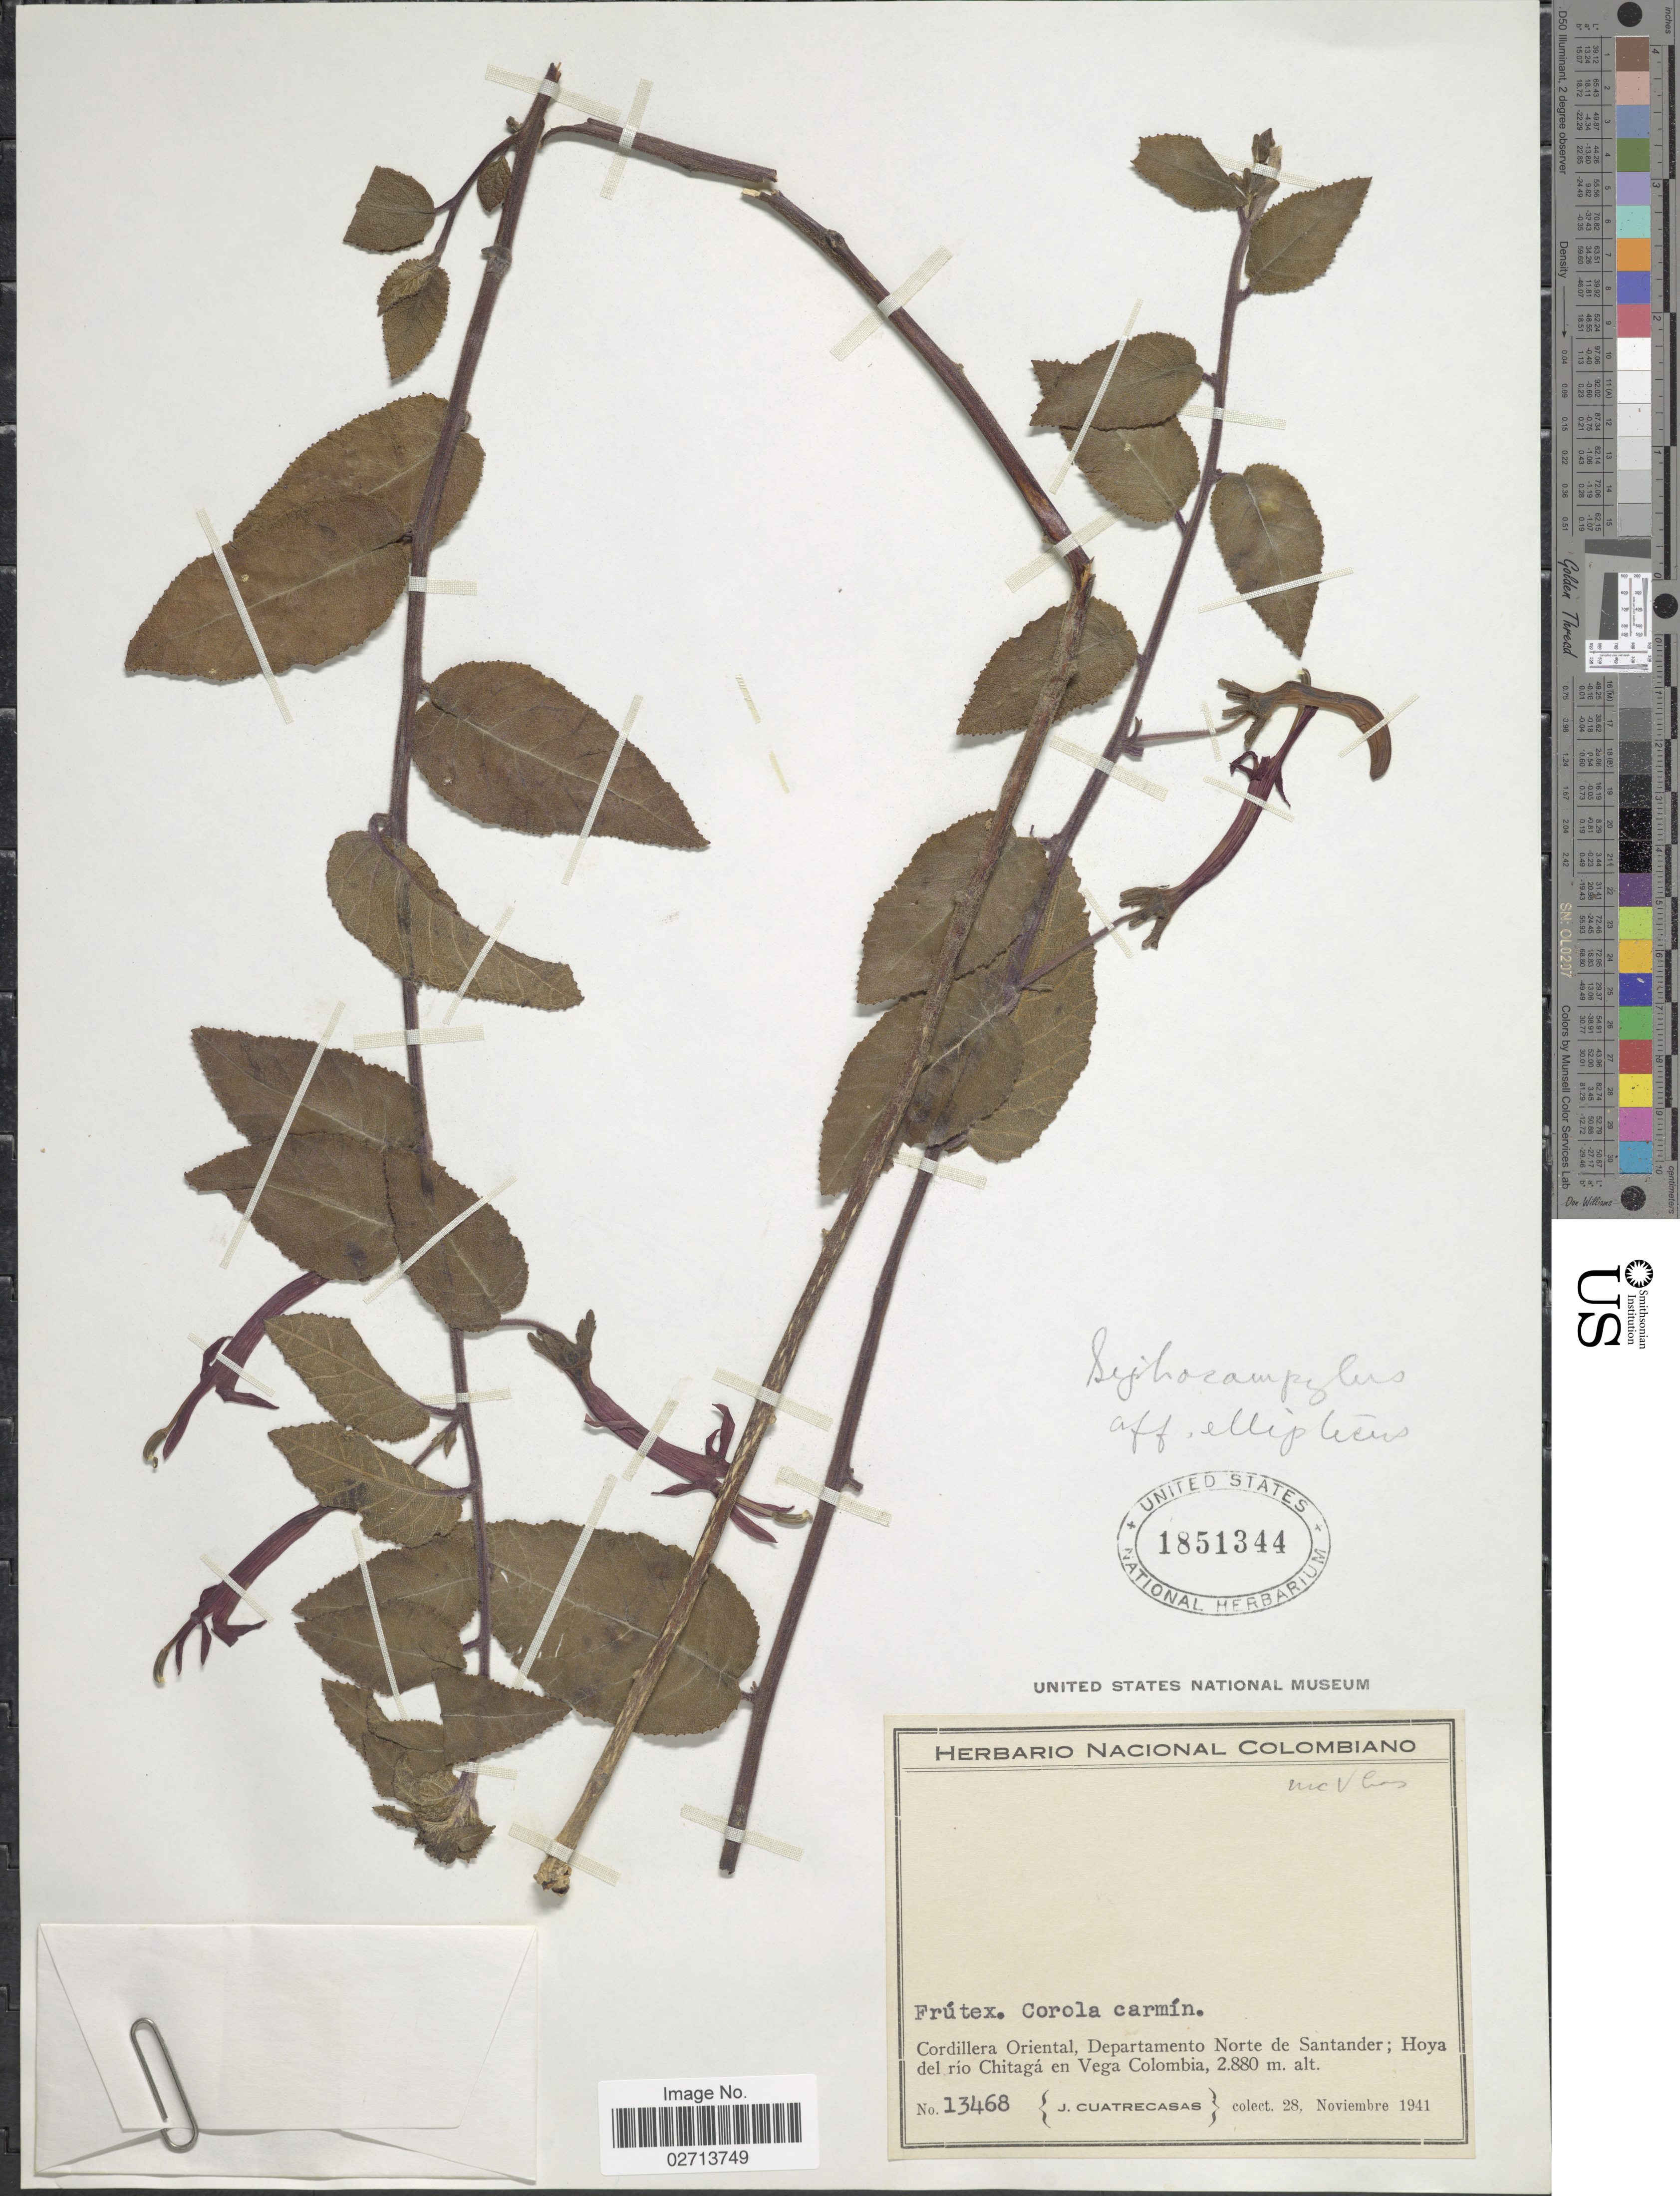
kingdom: Plantae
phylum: Tracheophyta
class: Magnoliopsida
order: Asterales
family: Campanulaceae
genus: Siphocampylus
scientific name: Siphocampylus ellipticus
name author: (Willd. ex Schult.) Vatke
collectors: J. Cuatrecasas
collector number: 13468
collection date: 1941-11-28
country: Colombia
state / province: Norte de Santander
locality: Cordillera Oriental, Departamento Norte de Santander; Hoya del río Chitagá en Vega Colombia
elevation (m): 2880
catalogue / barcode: US 1851344